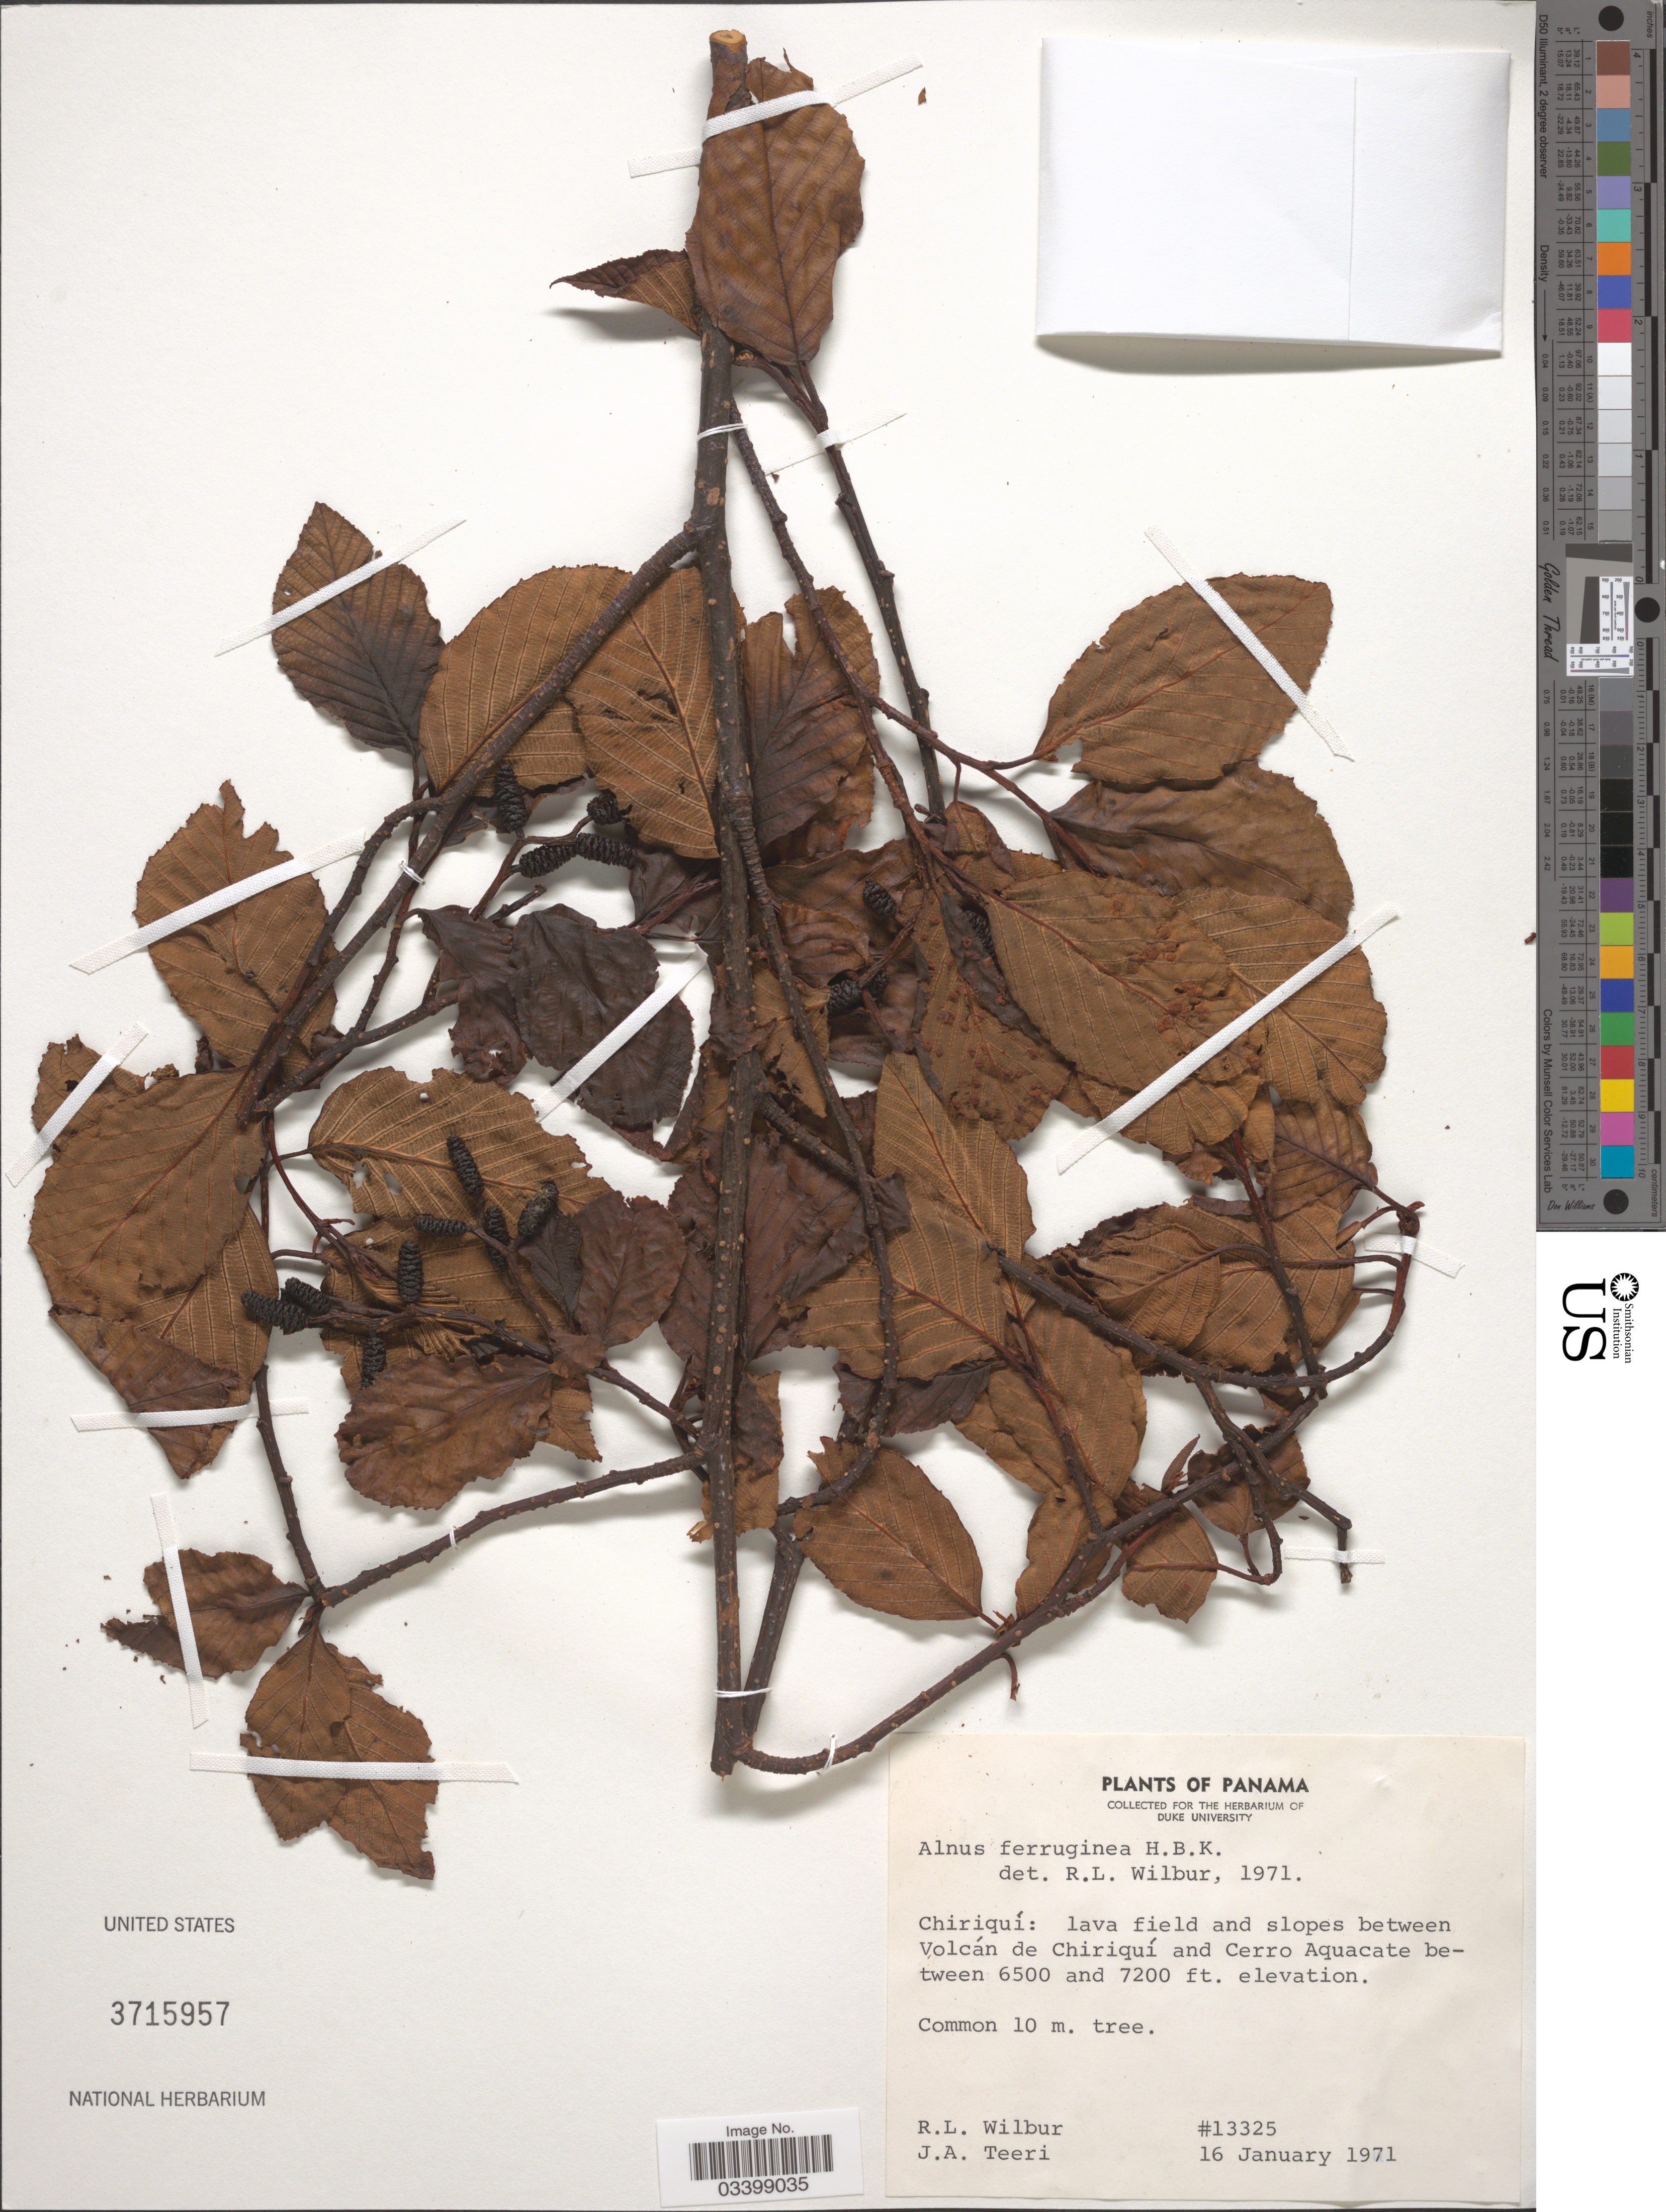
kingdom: Plantae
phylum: Tracheophyta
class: Magnoliopsida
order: Fagales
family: Betulaceae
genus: Alnus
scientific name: Alnus ferruginea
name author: Kunth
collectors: R. L. Wilbur & J. Teeri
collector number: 13325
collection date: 1971-01-16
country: Panama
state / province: Chiriqui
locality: Lava field and slopes between Volcán de Chiriqui and Cerro Aquacate.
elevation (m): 1981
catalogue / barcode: US 3715957